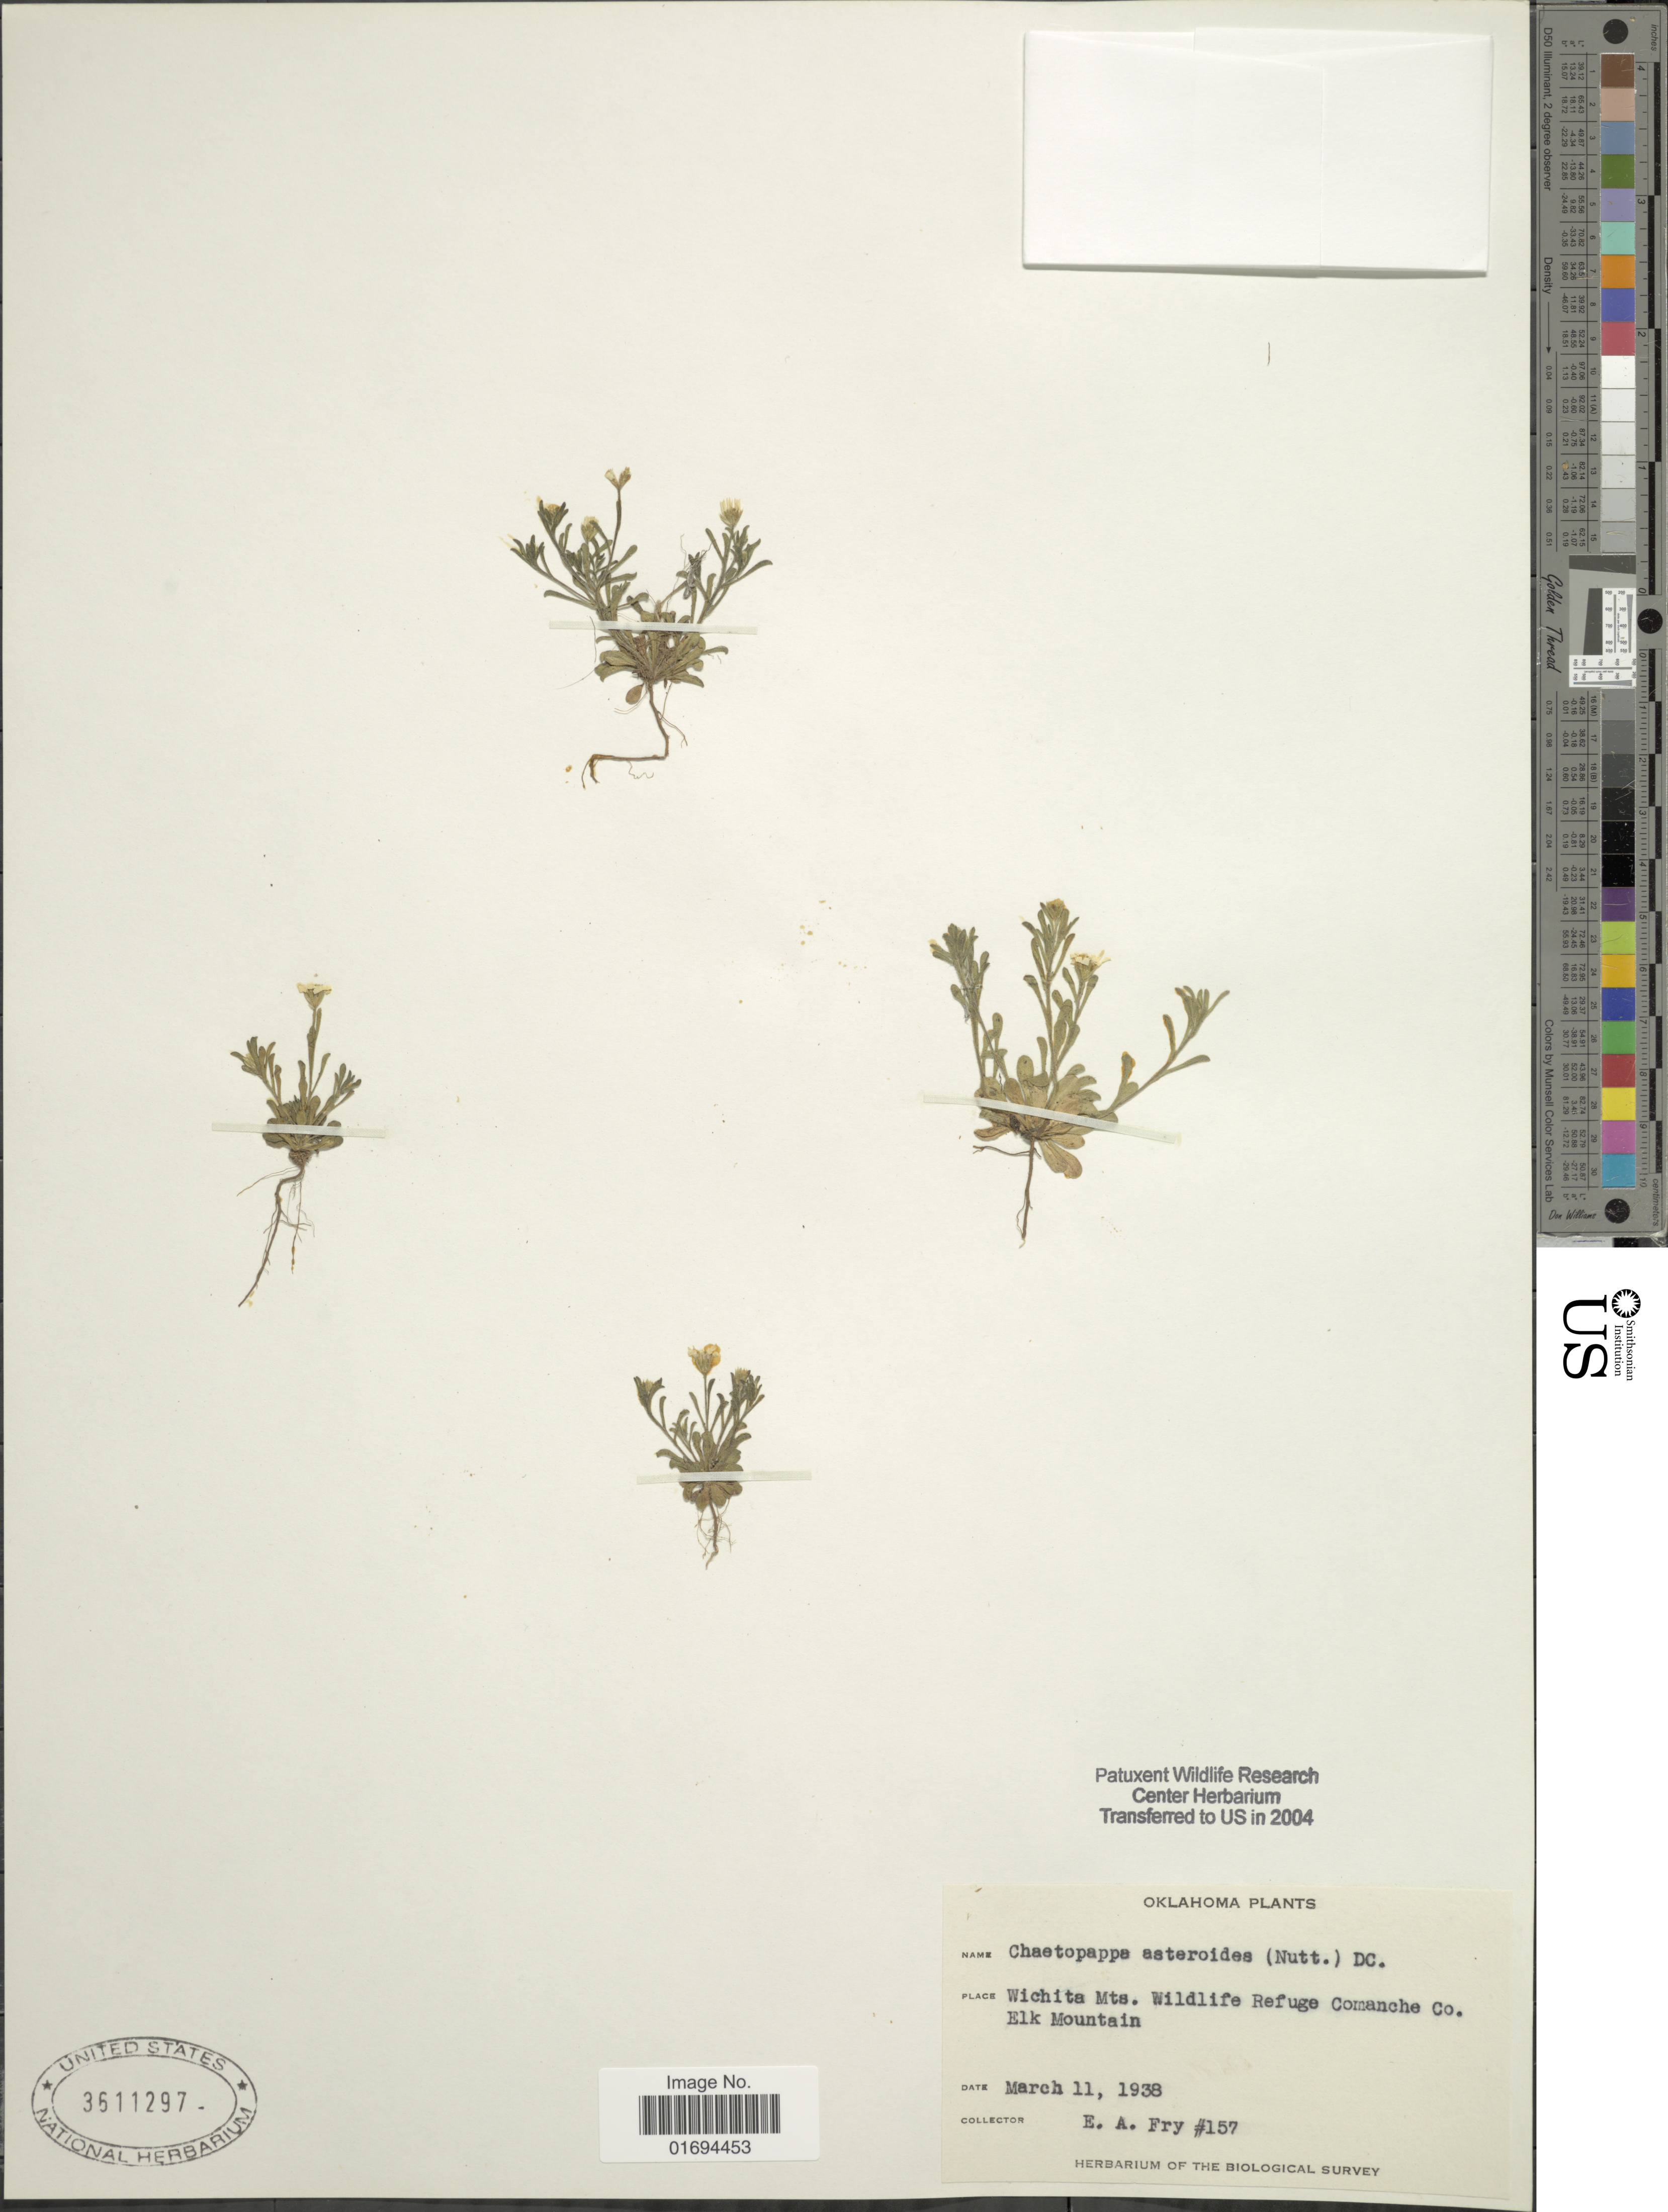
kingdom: Plantae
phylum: Tracheophyta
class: Magnoliopsida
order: Asterales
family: Asteraceae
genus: Chaetopappa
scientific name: Chaetopappa asteroides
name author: (Nutt.) DC.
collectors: E. Fry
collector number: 157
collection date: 1938-03-11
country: United States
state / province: Oklahoma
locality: Wichita Mts. Wildfire Refuge Comanche Co., Elk Mountain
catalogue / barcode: US 3511297